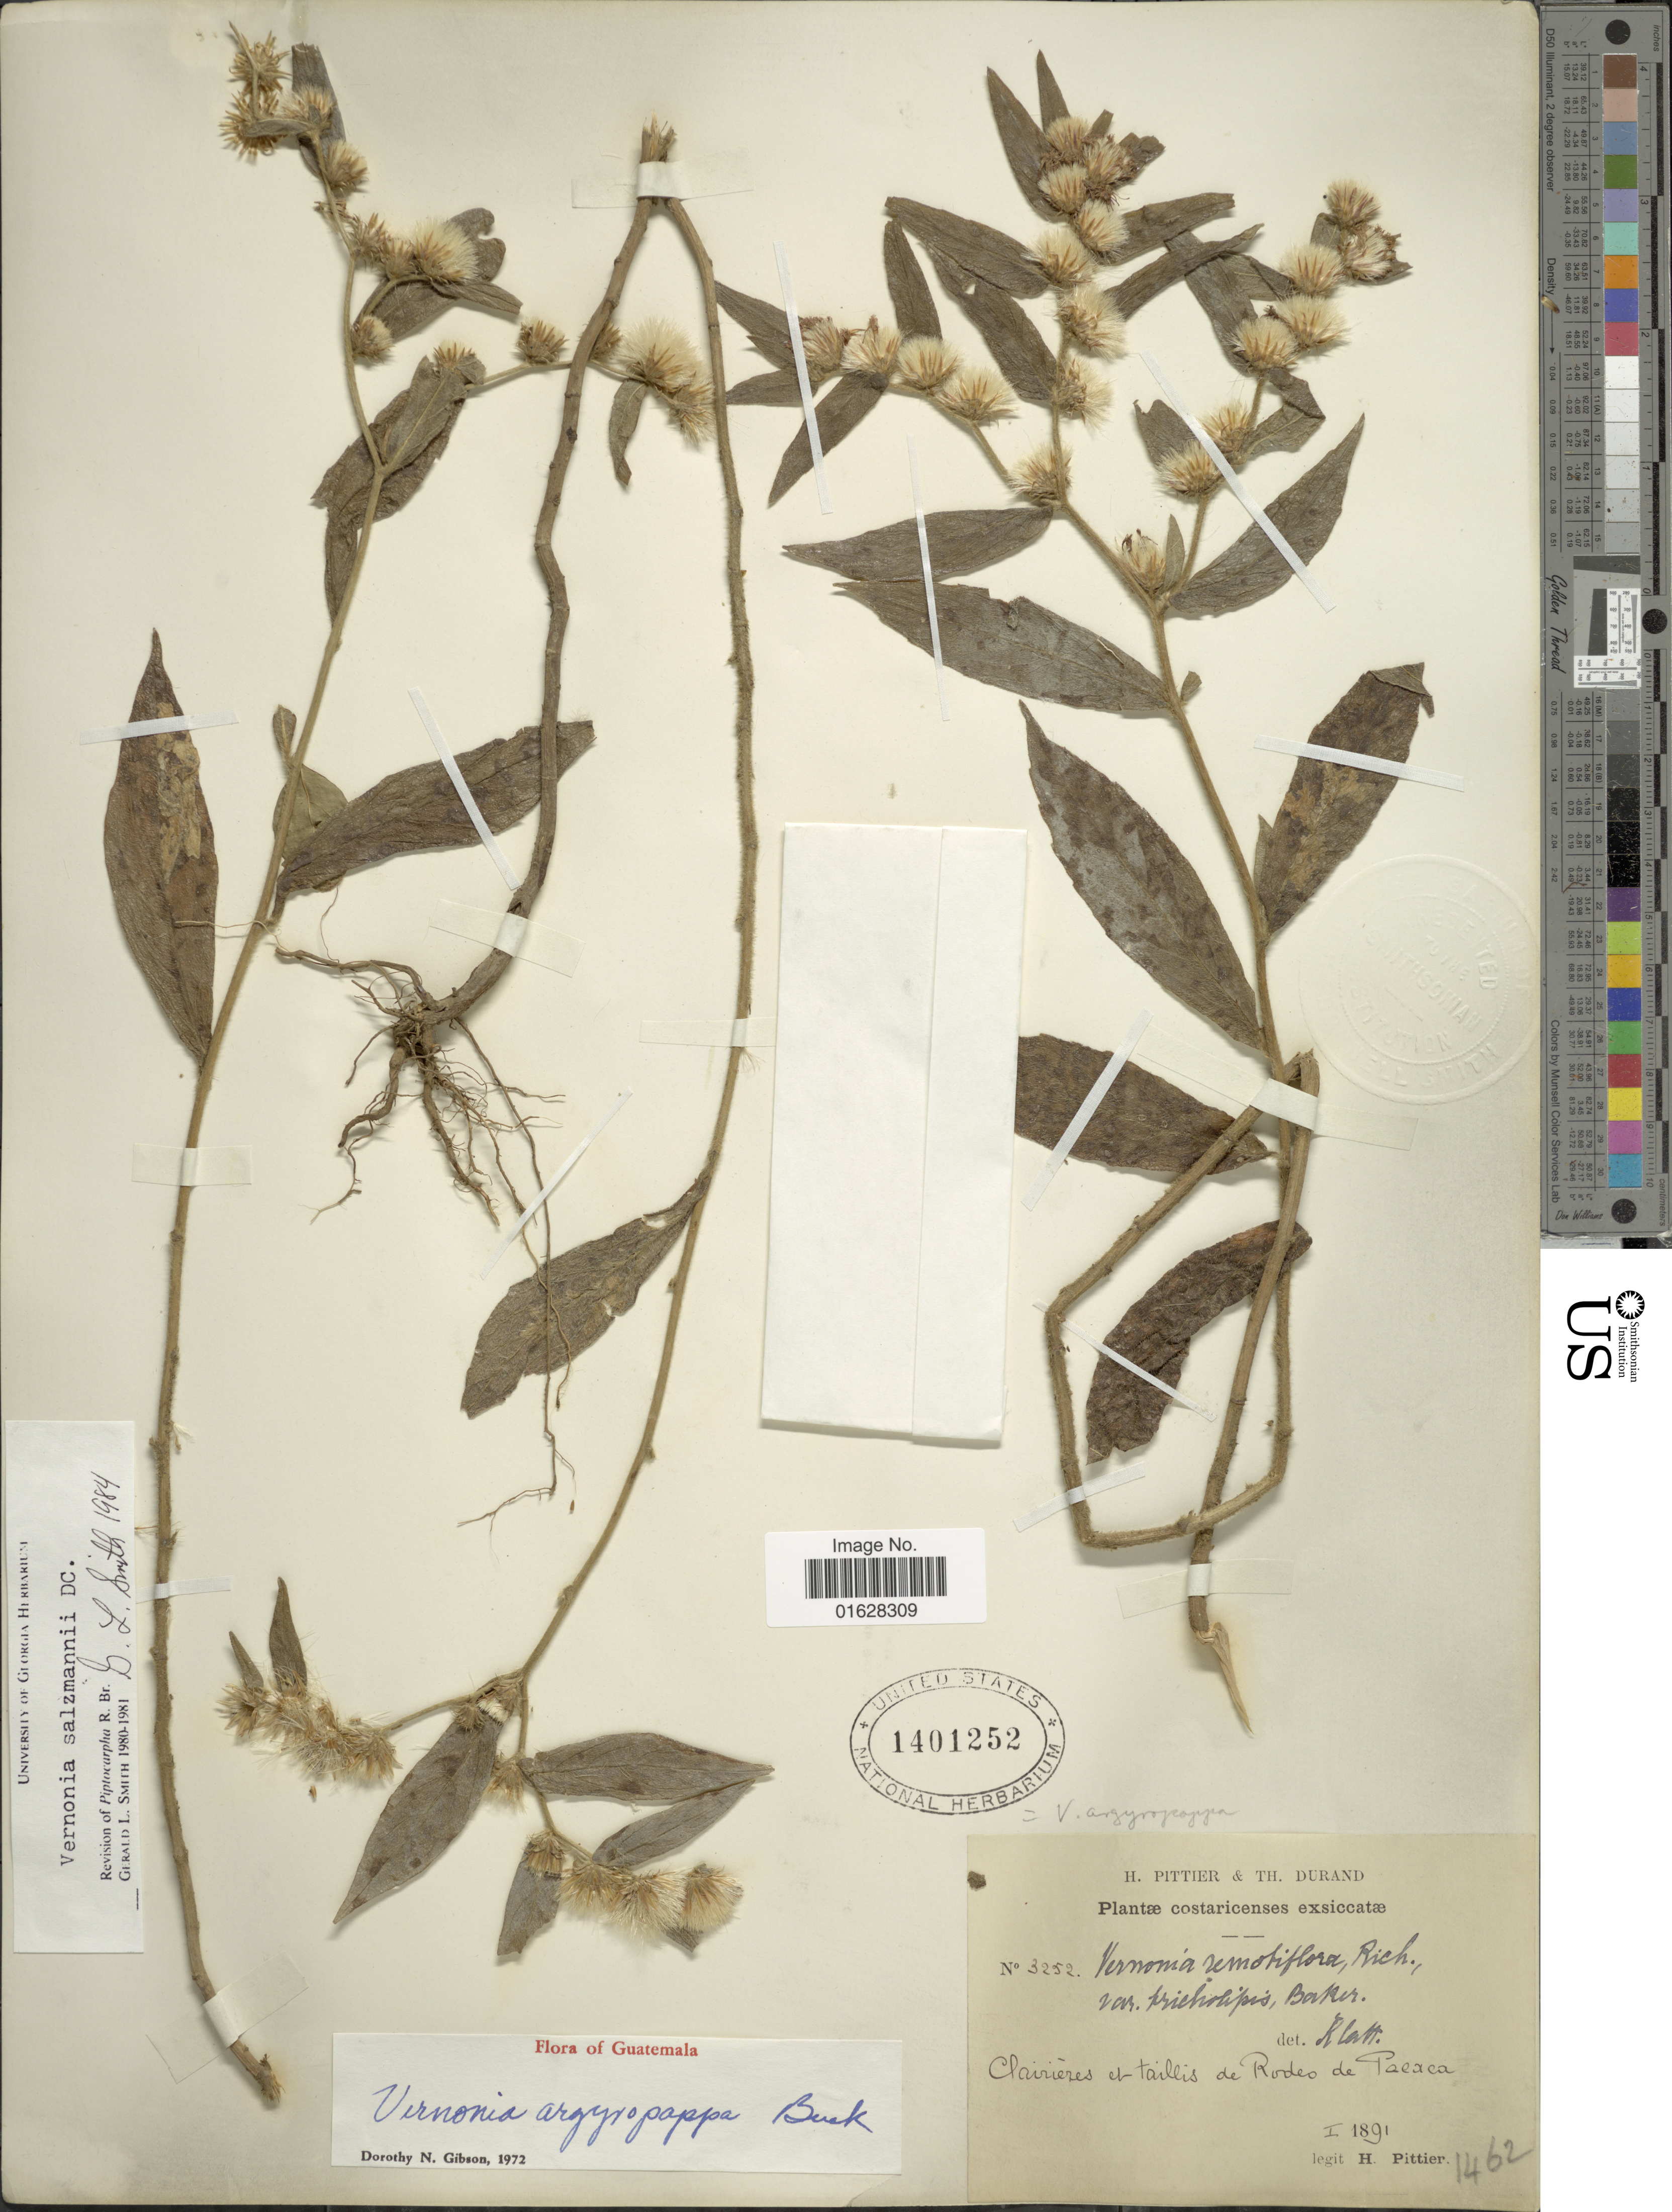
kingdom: Plantae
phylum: Tracheophyta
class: Magnoliopsida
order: Asterales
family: Asteraceae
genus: Lepidaploa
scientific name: Lepidaploa salzmannii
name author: (DC.) H. Rob.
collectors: H. F. Pittier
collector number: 3252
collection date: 1891-01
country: Costa Rica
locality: Rodeo de Pacaca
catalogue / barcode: US 1401252